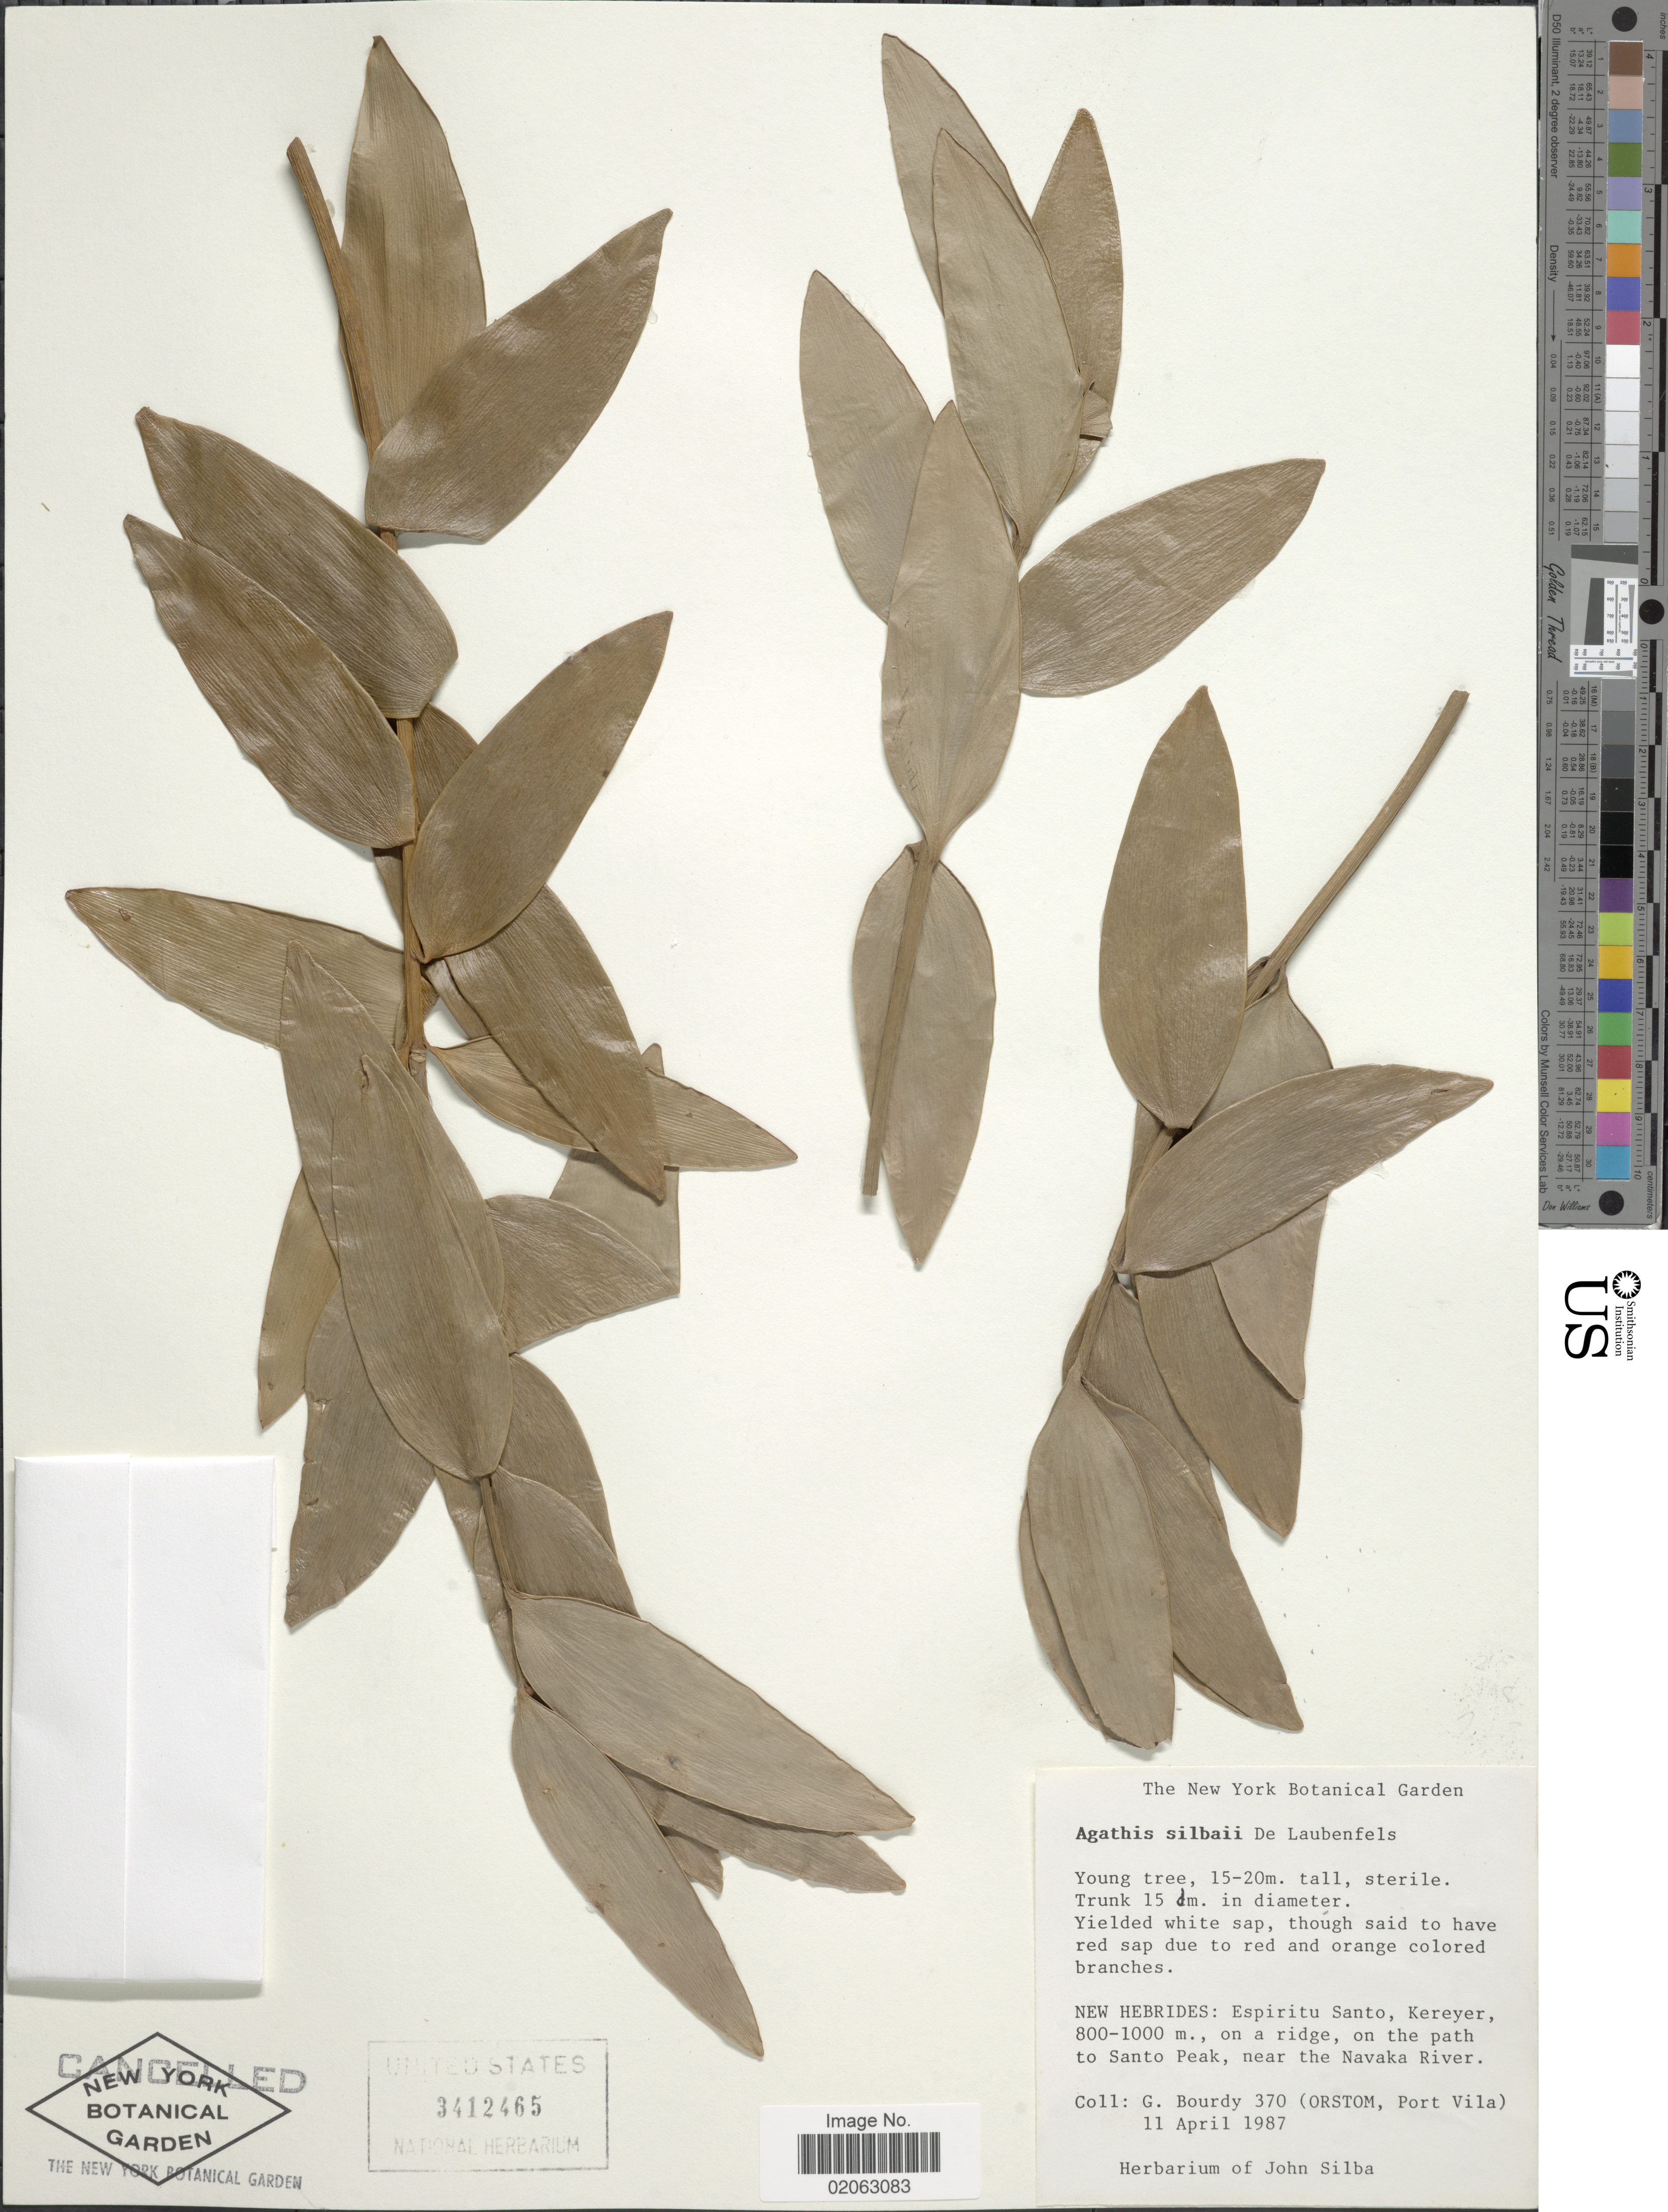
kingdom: Plantae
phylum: Tracheophyta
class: Pinopsida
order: Pinales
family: Araucariaceae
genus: Agathis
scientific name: Agathis silbae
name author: de Laub.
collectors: G. Bourdy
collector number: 370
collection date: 1987-04-11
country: Vanuatu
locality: New Hebrides: Espiritu Santo, Kereyer, on a ridge, on the path to Santo Peak, near the Navaka River.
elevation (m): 800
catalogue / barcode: US 3412465